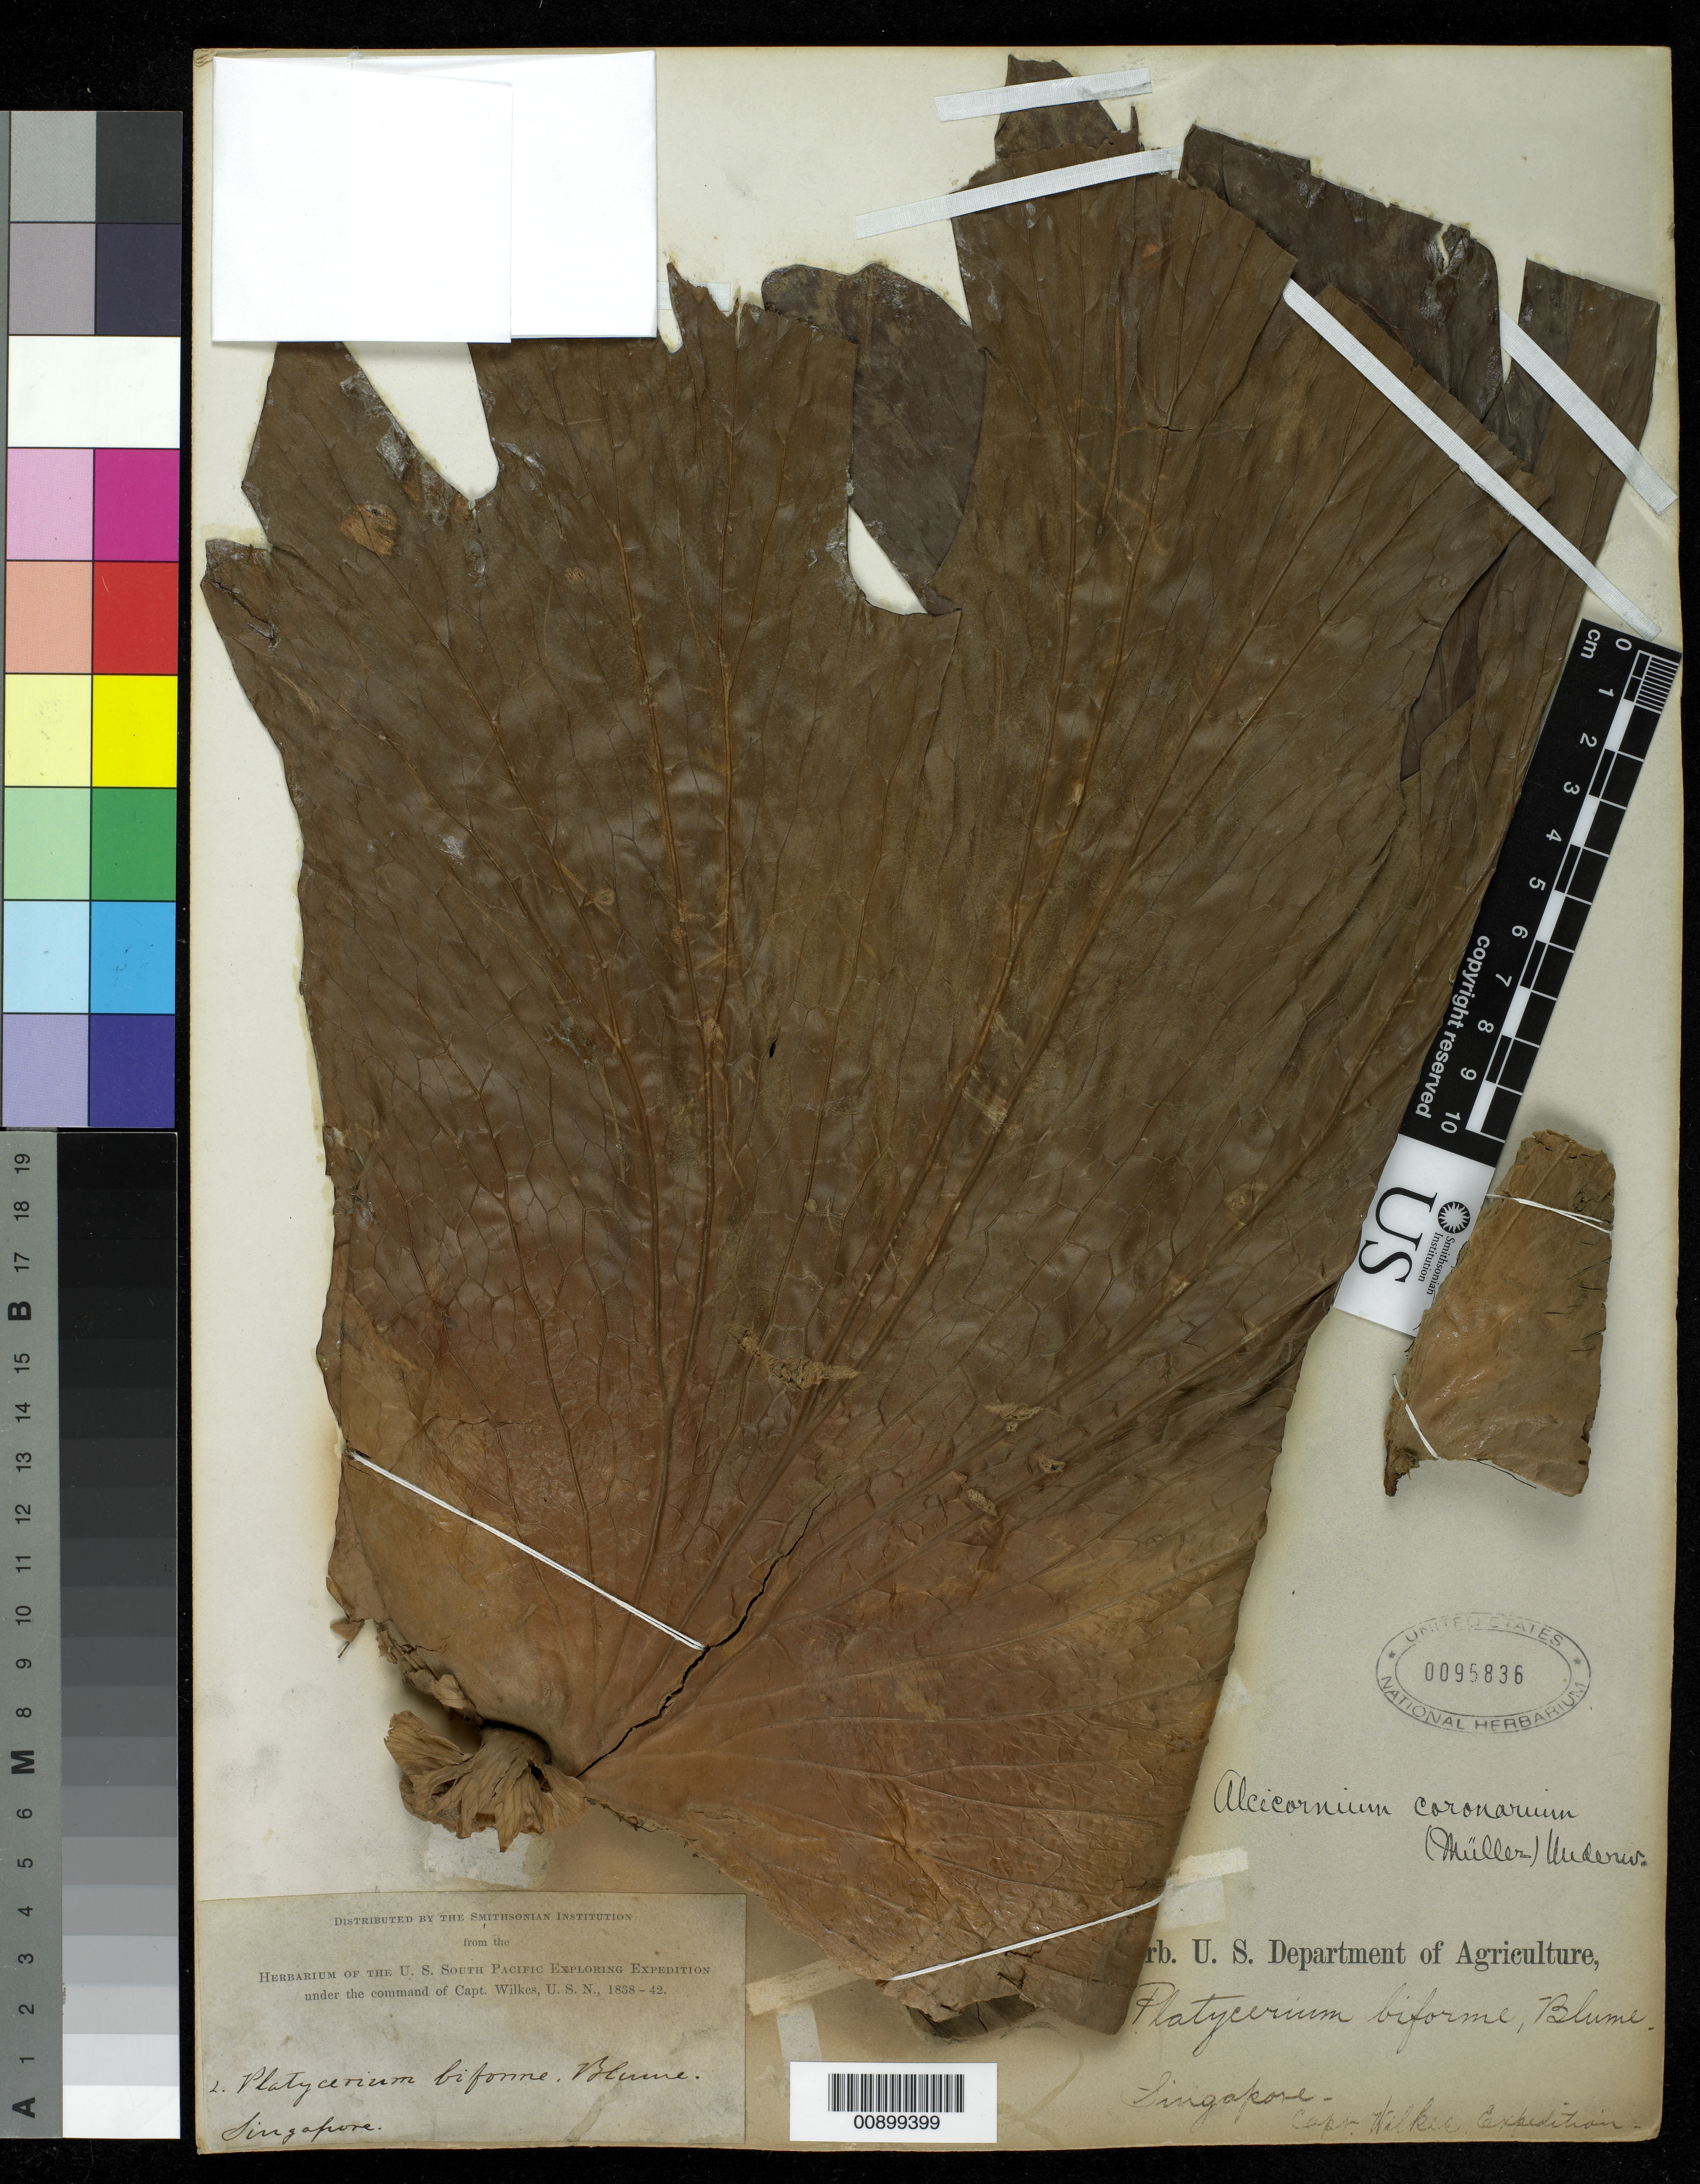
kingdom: Plantae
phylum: Tracheophyta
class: Polypodiopsida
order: Polypodiales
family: Polypodiaceae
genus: Platycerium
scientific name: Platycerium coronarium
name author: (K.D. Koenig ex O.F. Müll.) Desv.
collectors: Wilkes Explor. Exped.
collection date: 1838/1842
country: Singapore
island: Singapore Island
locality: Singapore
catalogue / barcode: US 95856